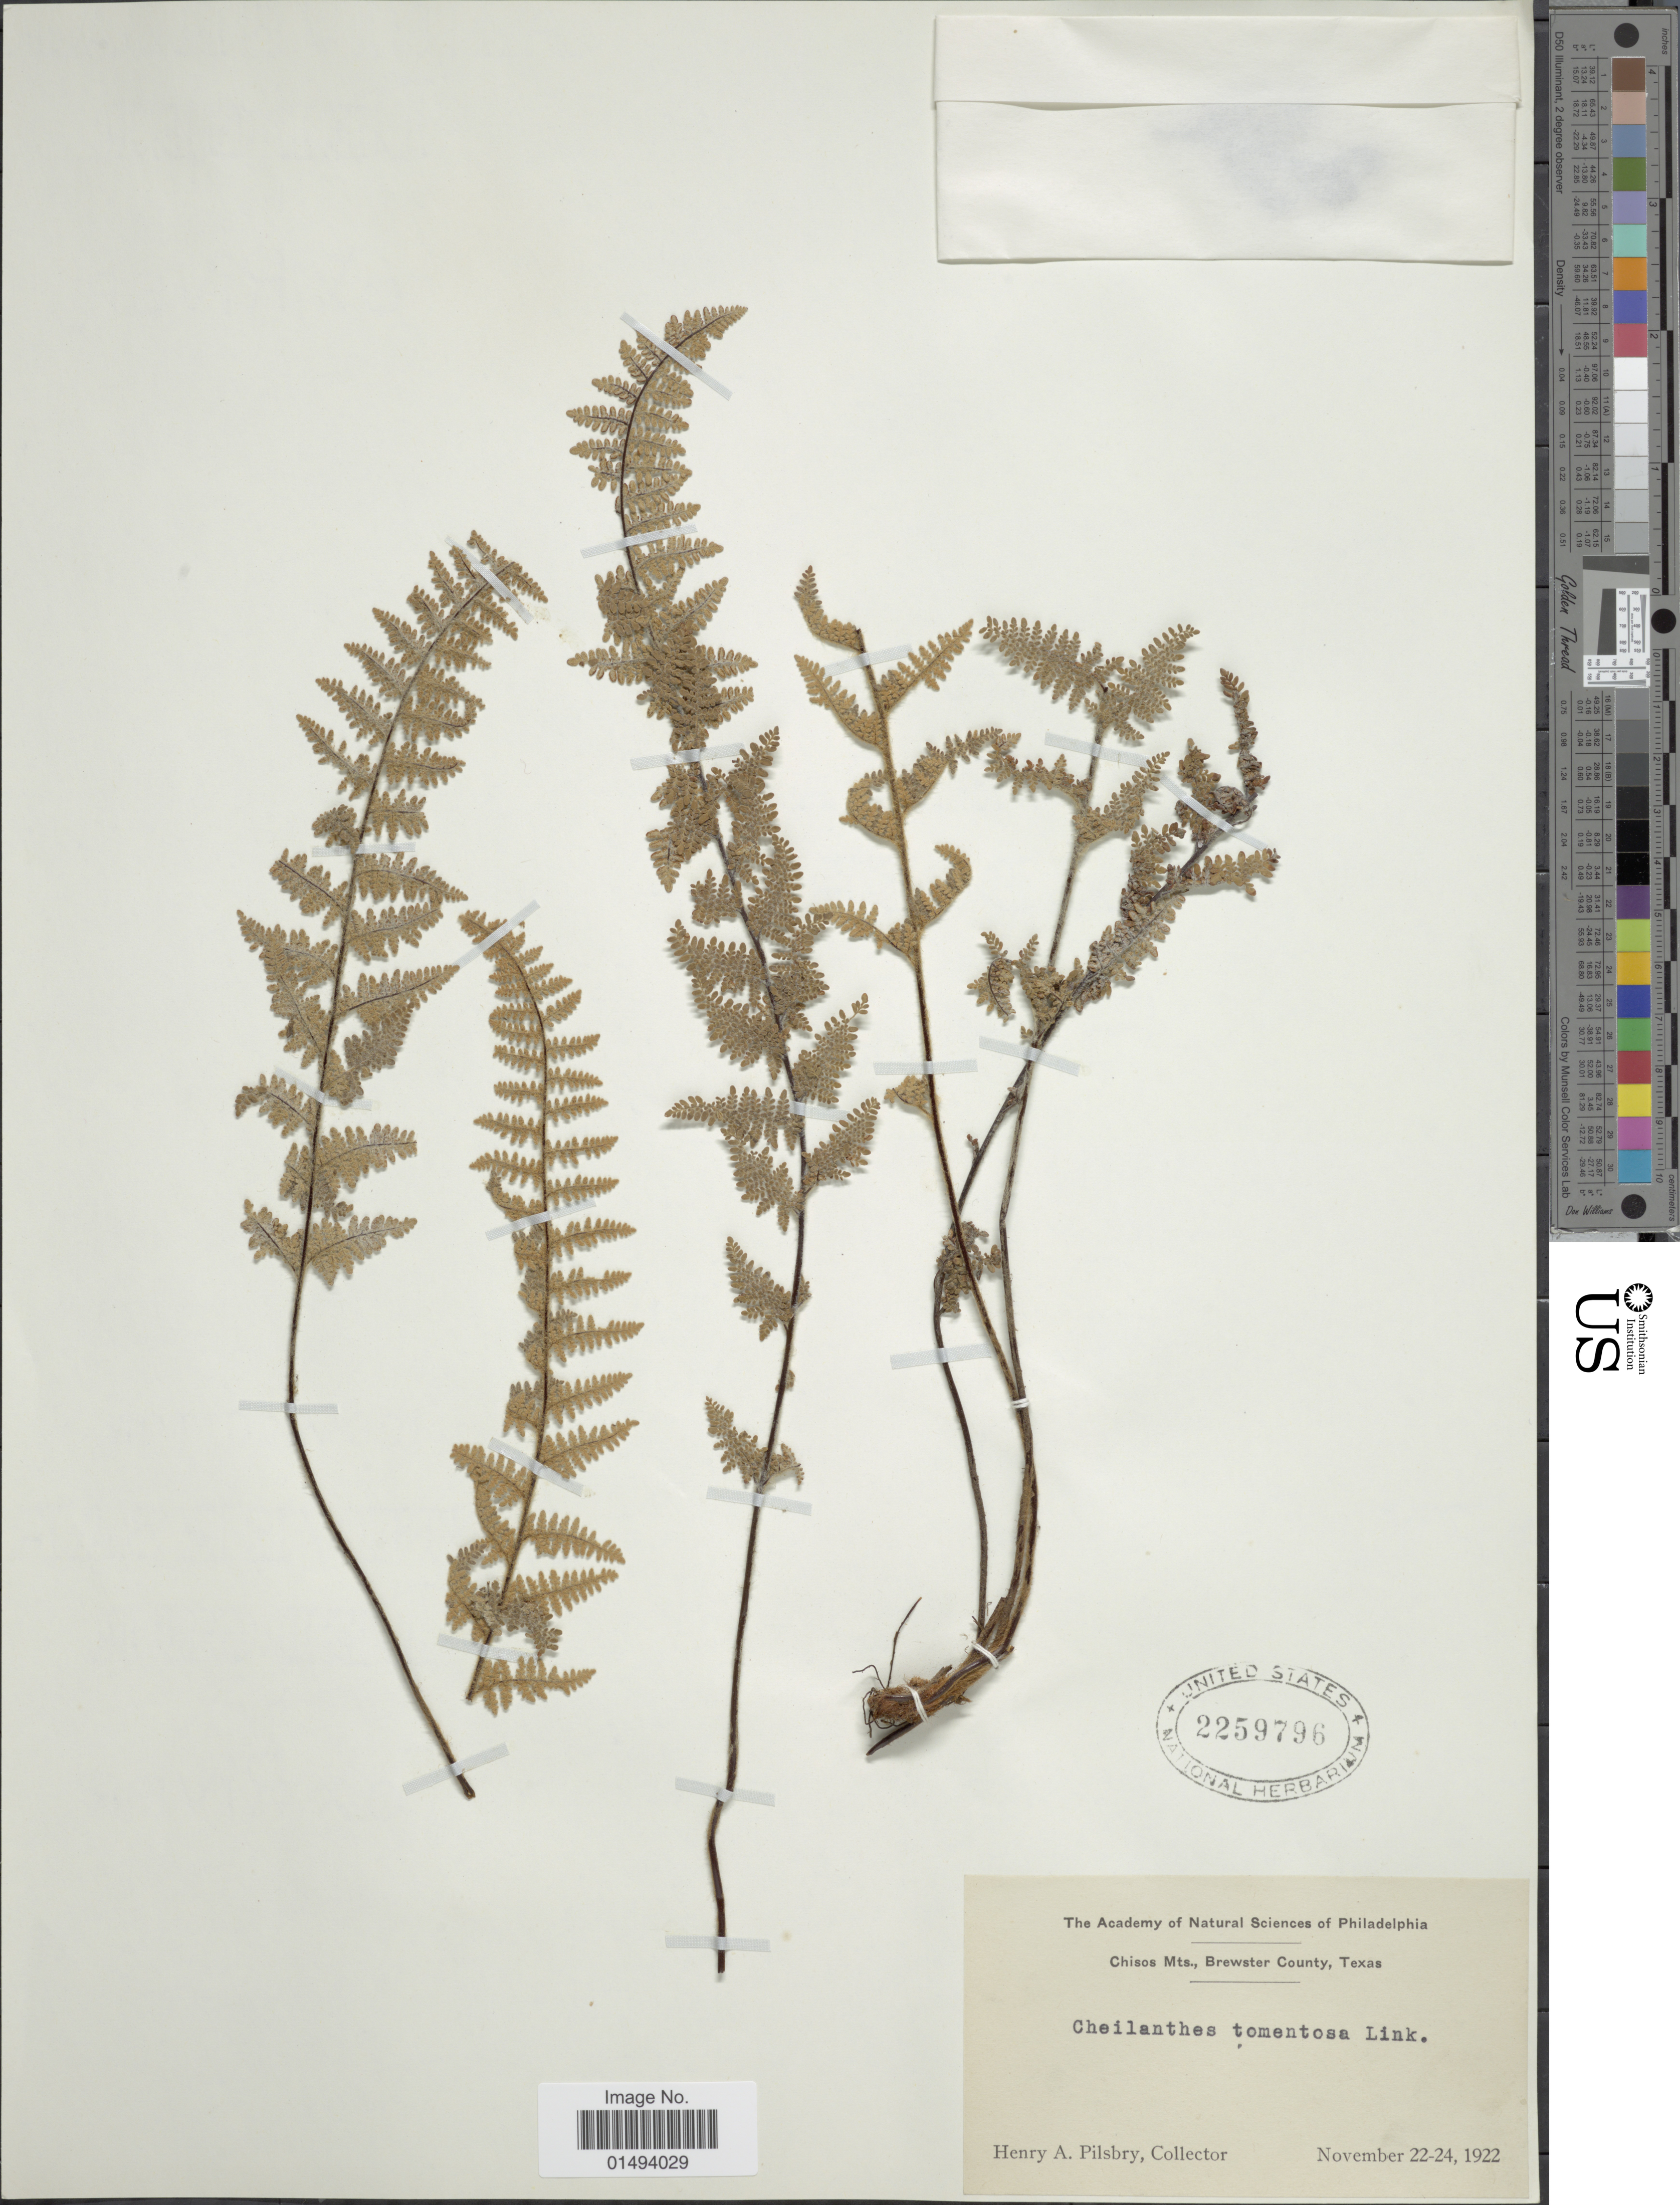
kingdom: Plantae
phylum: Tracheophyta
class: Polypodiopsida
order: Polypodiales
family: Pteridaceae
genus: Myriopteris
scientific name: Myriopteris tomentosa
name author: (Link) Fée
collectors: H. Pilsbry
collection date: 1922-11-22/1922-11-24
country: United States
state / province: Texas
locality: Chisos Mts, Brewster County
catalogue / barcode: US 2259796